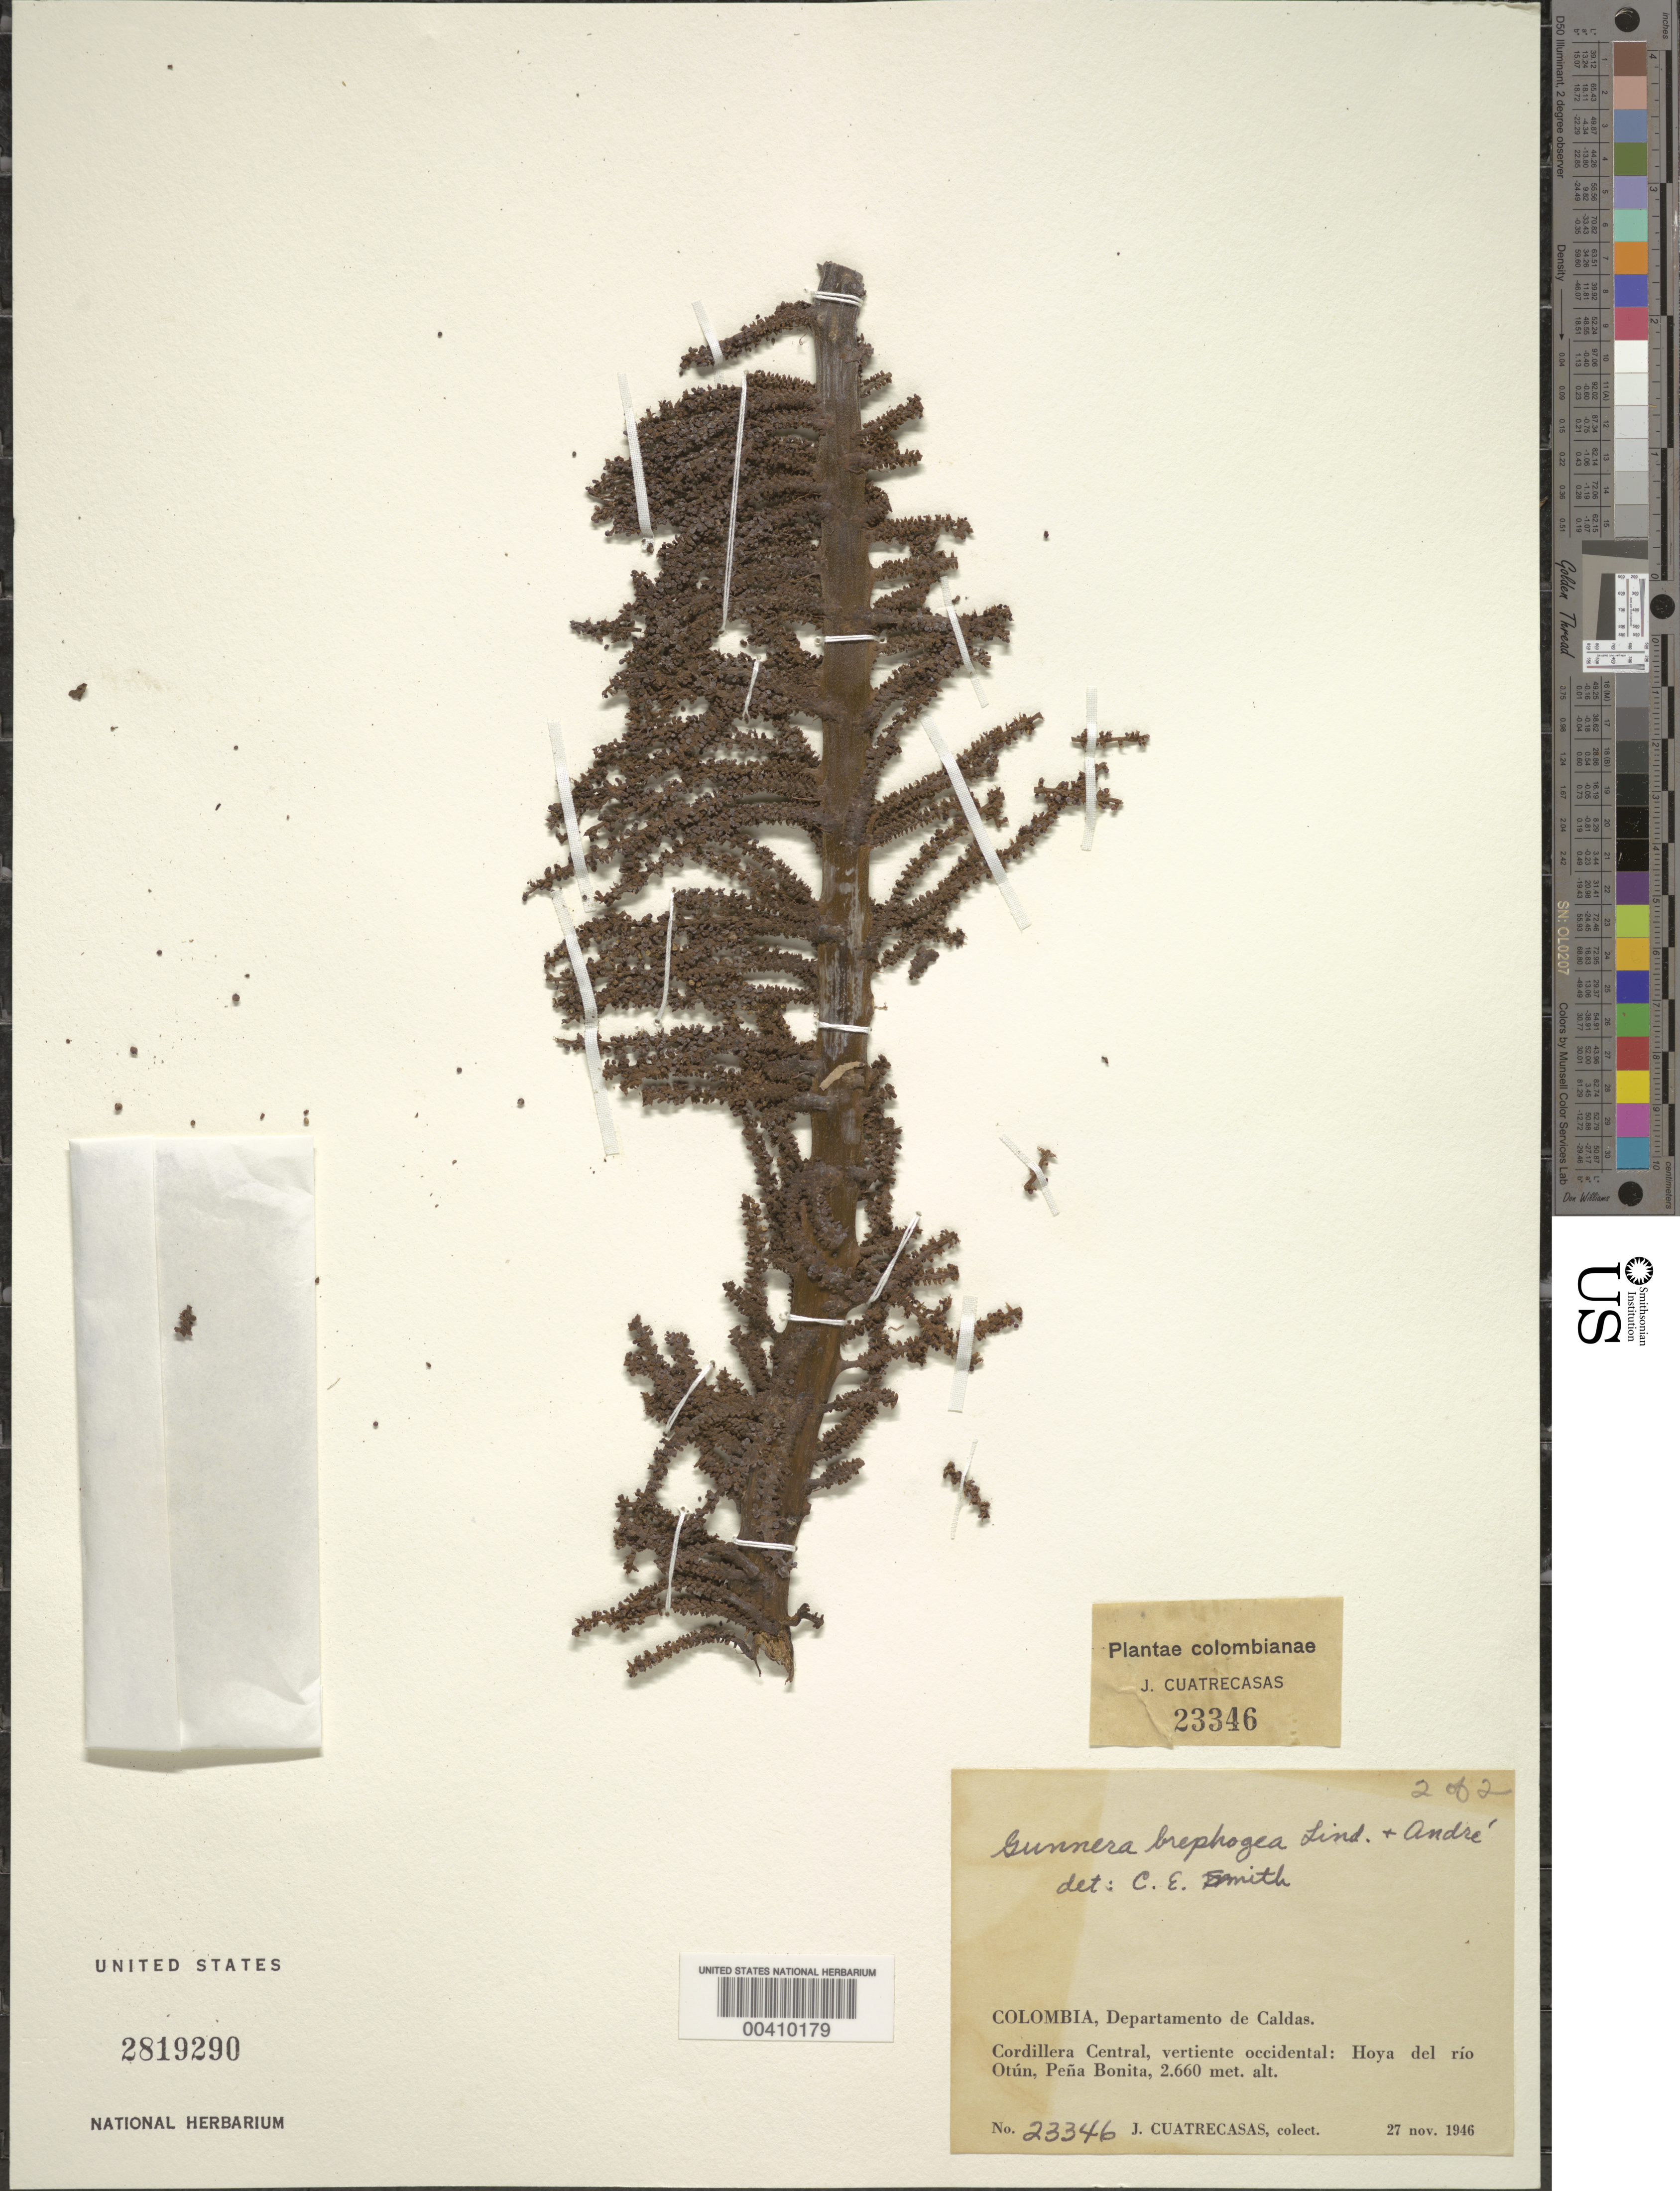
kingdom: Plantae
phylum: Tracheophyta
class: Magnoliopsida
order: Gunnerales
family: Gunneraceae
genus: Gunnera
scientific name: Gunnera brephogea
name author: B.L. Linden & André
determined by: Smith, C. E., Jr.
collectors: J. Cuatrecasas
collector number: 23346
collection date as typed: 27 Nov 1946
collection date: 1946-11-27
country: Colombia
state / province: Caldas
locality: Cordillera Central, Vertiente Occidental: Hoya del Río Otún, Peña Bonita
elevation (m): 2660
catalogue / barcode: US 2819290